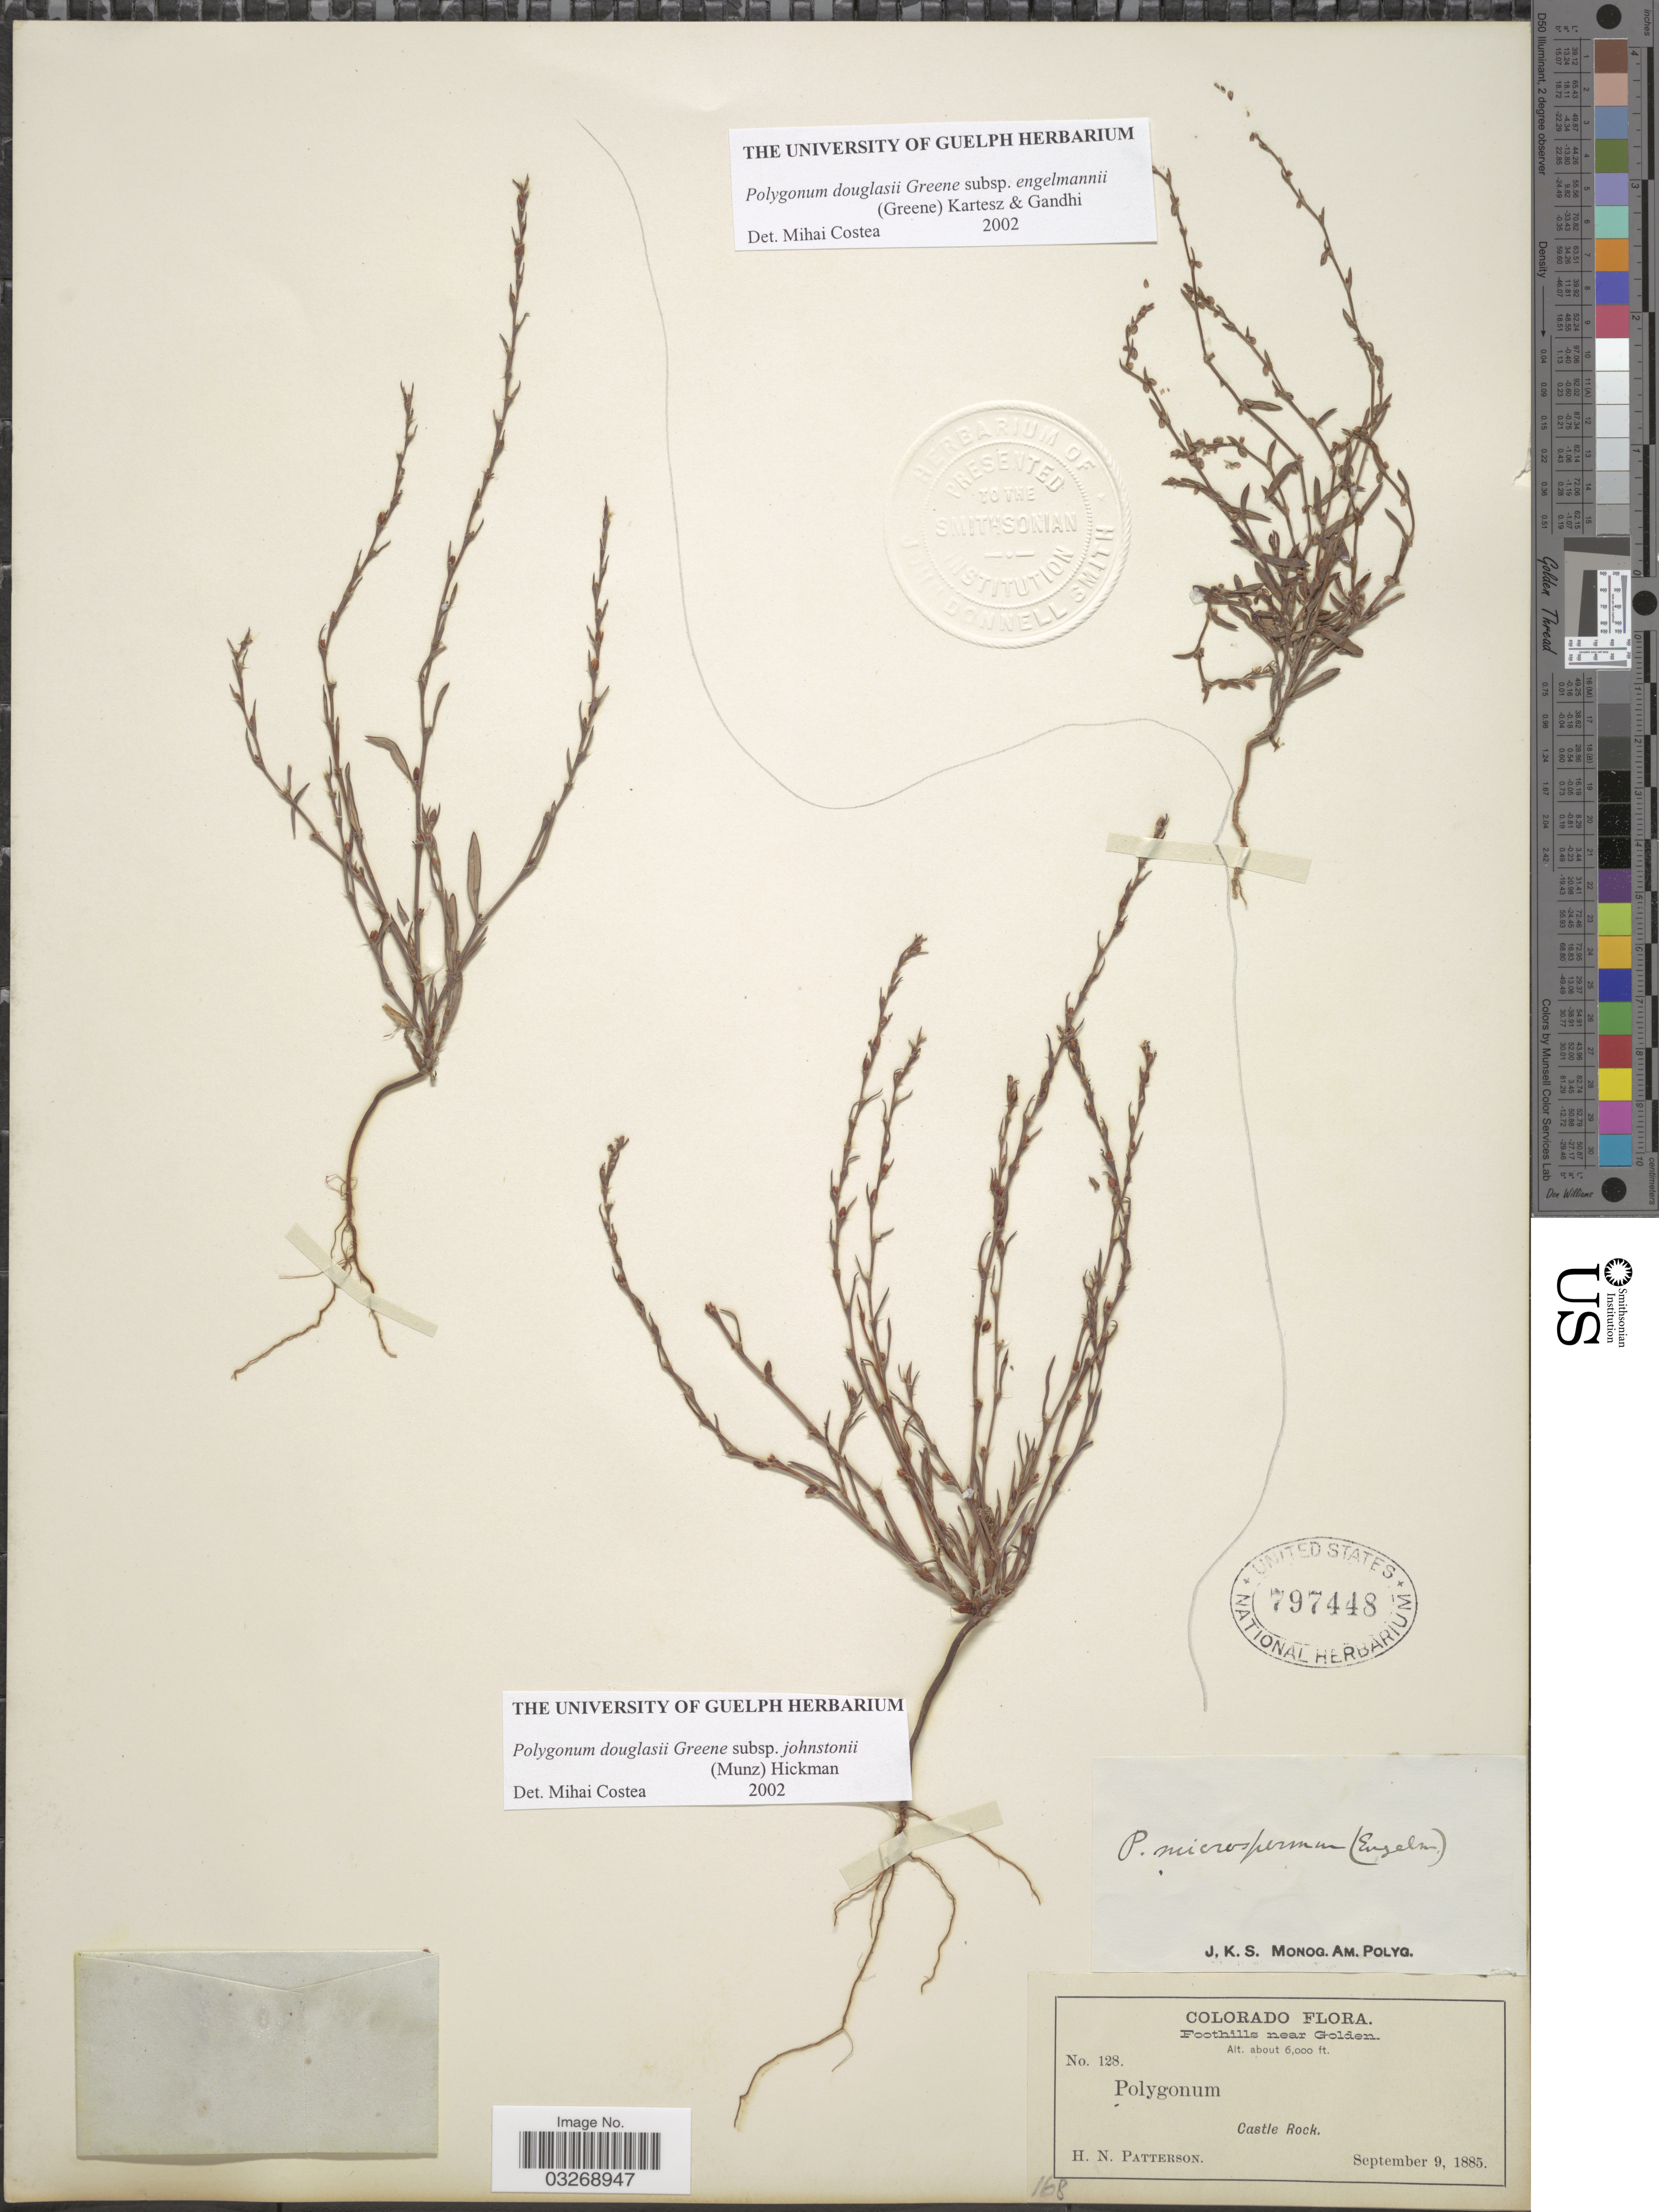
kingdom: Plantae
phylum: Tracheophyta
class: Magnoliopsida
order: Caryophyllales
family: Polygonaceae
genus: Polygonum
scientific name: Polygonum douglasii subsp. johnstonii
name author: (Munz) Hickman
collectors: H. N. Patterson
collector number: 128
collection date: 1885-09-09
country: United States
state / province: Colorado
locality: Foothills near Golden.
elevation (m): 1829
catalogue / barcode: US 797448